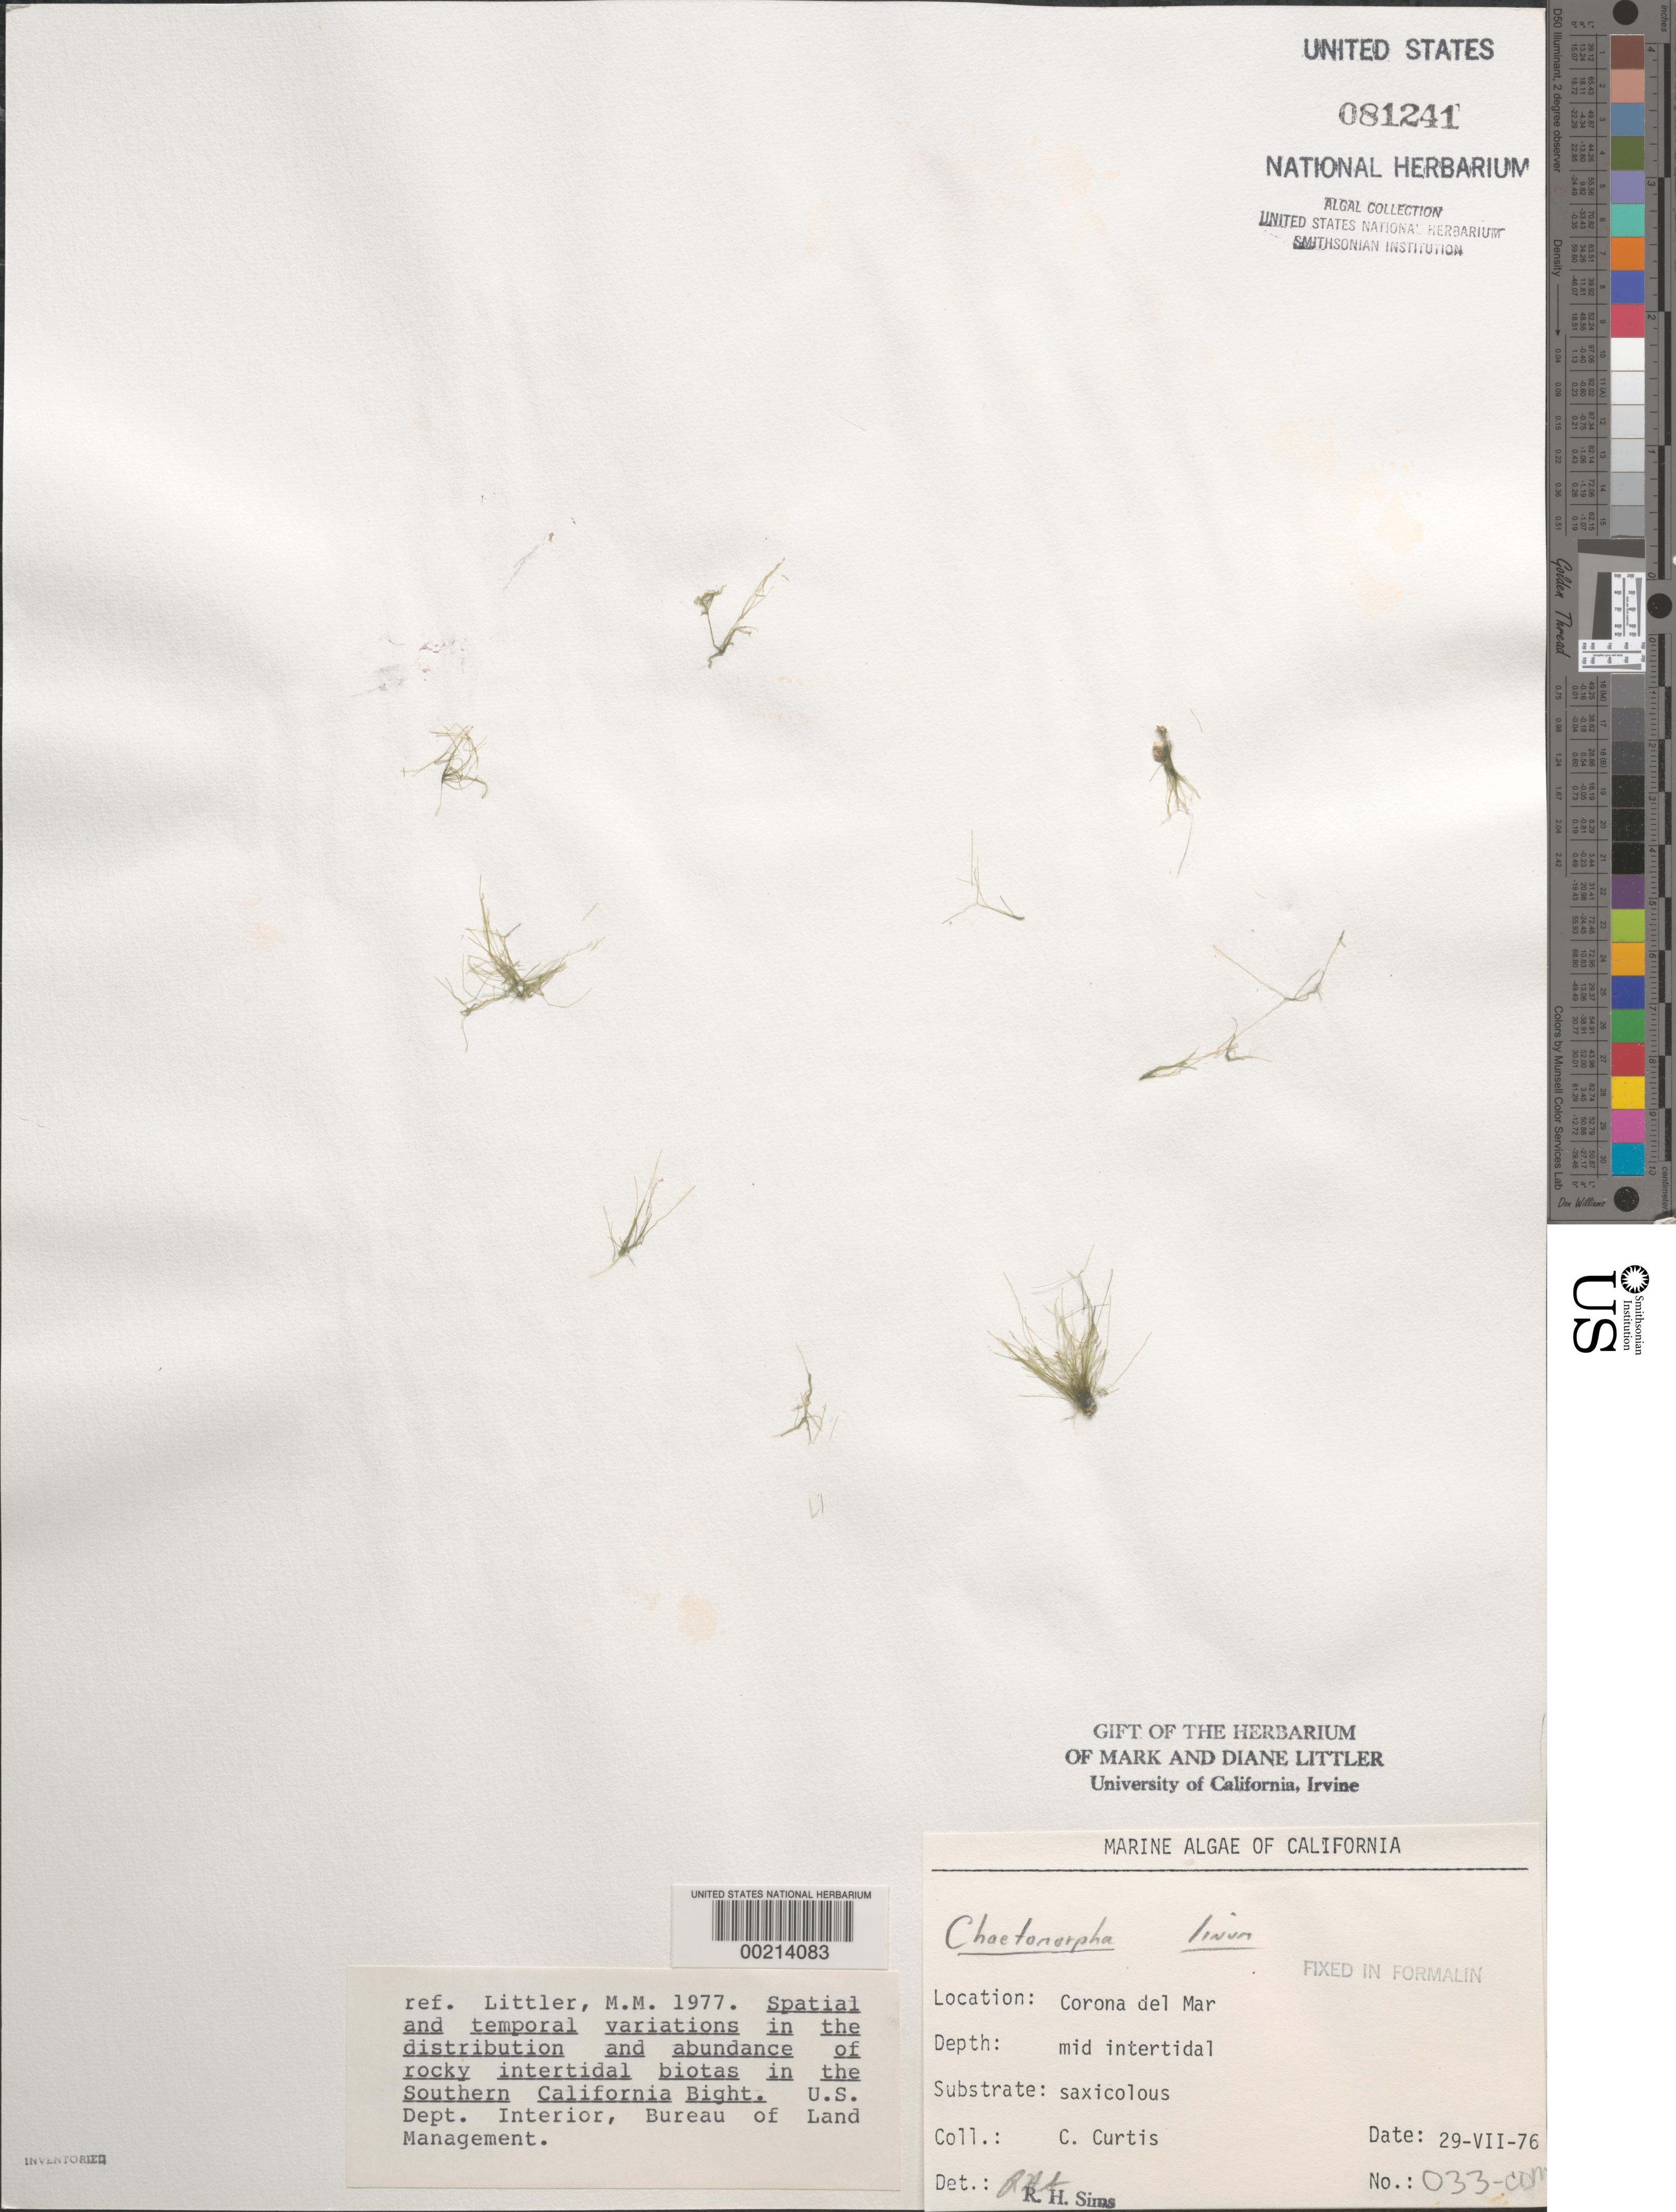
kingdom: Plantae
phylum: Chlorophyta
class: Ulvophyceae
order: Cladophorales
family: Cladophoraceae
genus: Chaetomorpha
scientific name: Chaetomorpha linum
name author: (O.F. Muell.) Kütz.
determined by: Sims, Robert H.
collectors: C. Curtis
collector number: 033-CDM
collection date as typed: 29 Jul 1976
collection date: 1976-07-29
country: United States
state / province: California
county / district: Orange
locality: Corona del Mar, mouth of Morning Canyon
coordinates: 33 35'14"N, 117 51'54"W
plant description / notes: BLM-SOCALBIGHT Rocky Intertidal Survey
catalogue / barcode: US 81241